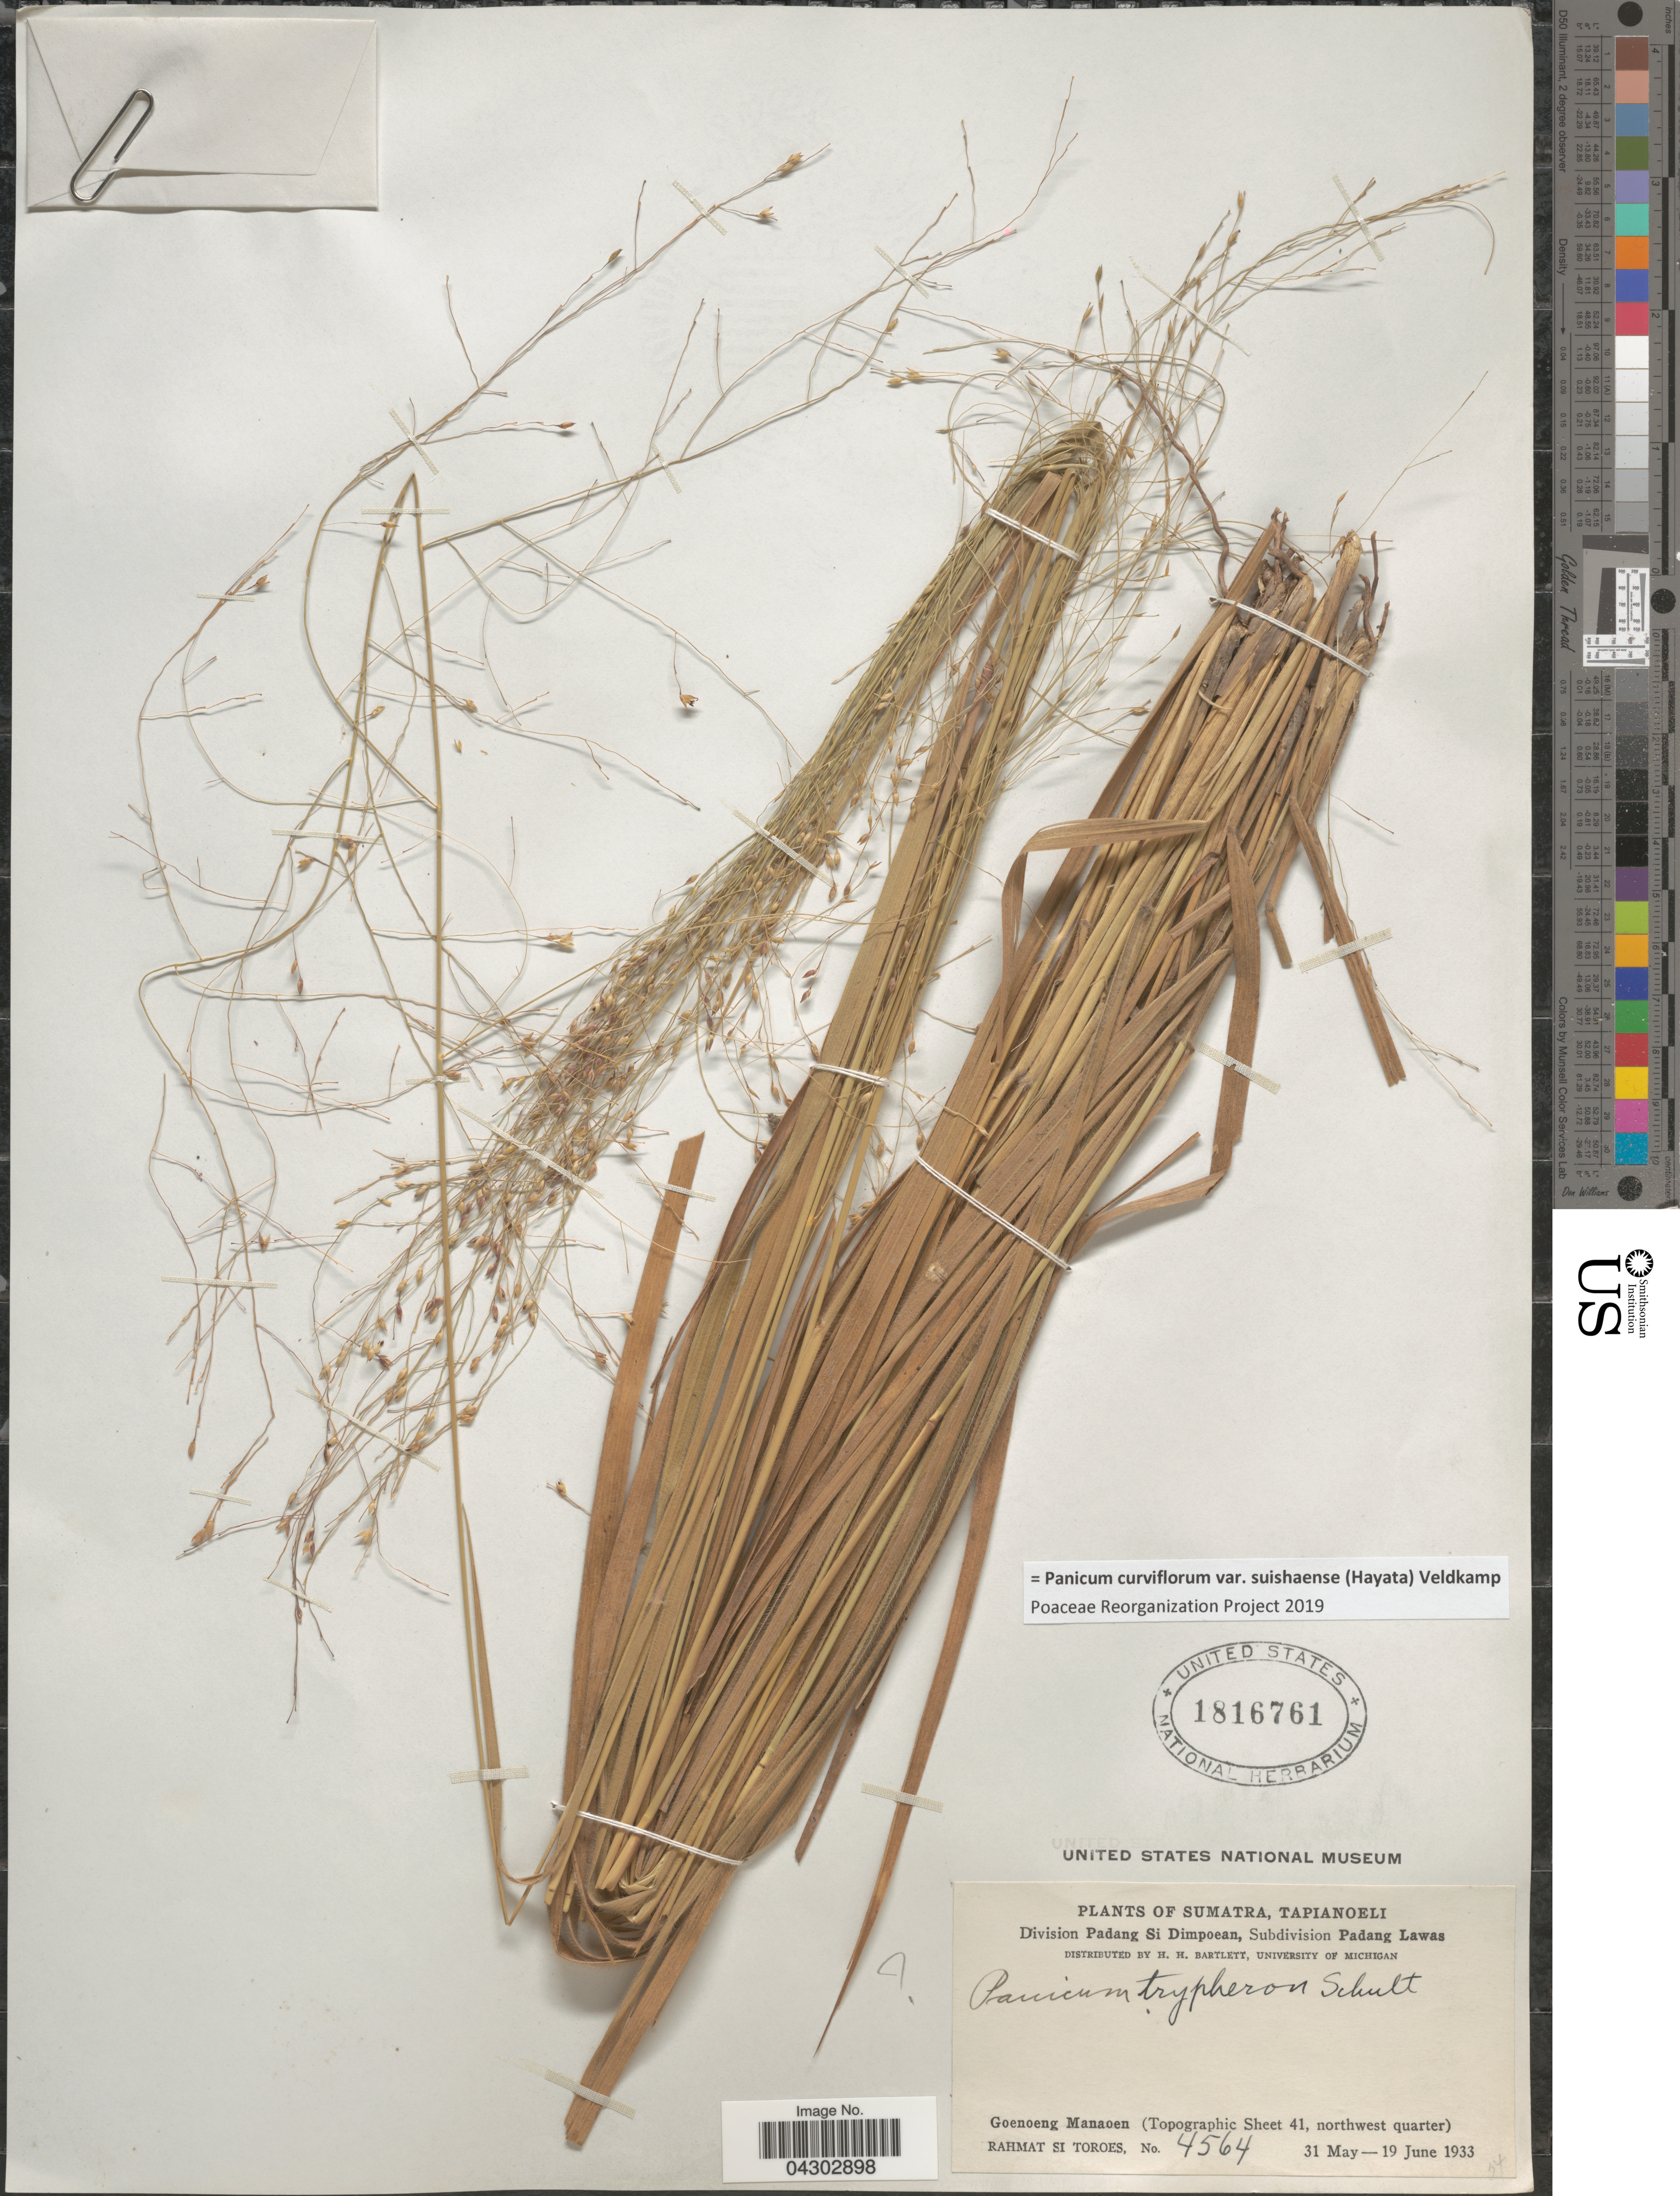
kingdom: Plantae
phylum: Tracheophyta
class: Liliopsida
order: Poales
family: Poaceae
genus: Panicum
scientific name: Panicum curviflorum var. suishaense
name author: (Hayata) Veldkamp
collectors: Rahmat Si Boeea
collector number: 4564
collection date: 1933-05-31/1933-06-19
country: Indonesia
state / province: Sumatra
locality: Tapianoeli. Division Padang Si Dimpoean, Subdividion Padang Lawas. Goenoeg Manaoen (Topographic Sheet 41, north quarter).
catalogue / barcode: US 1816761